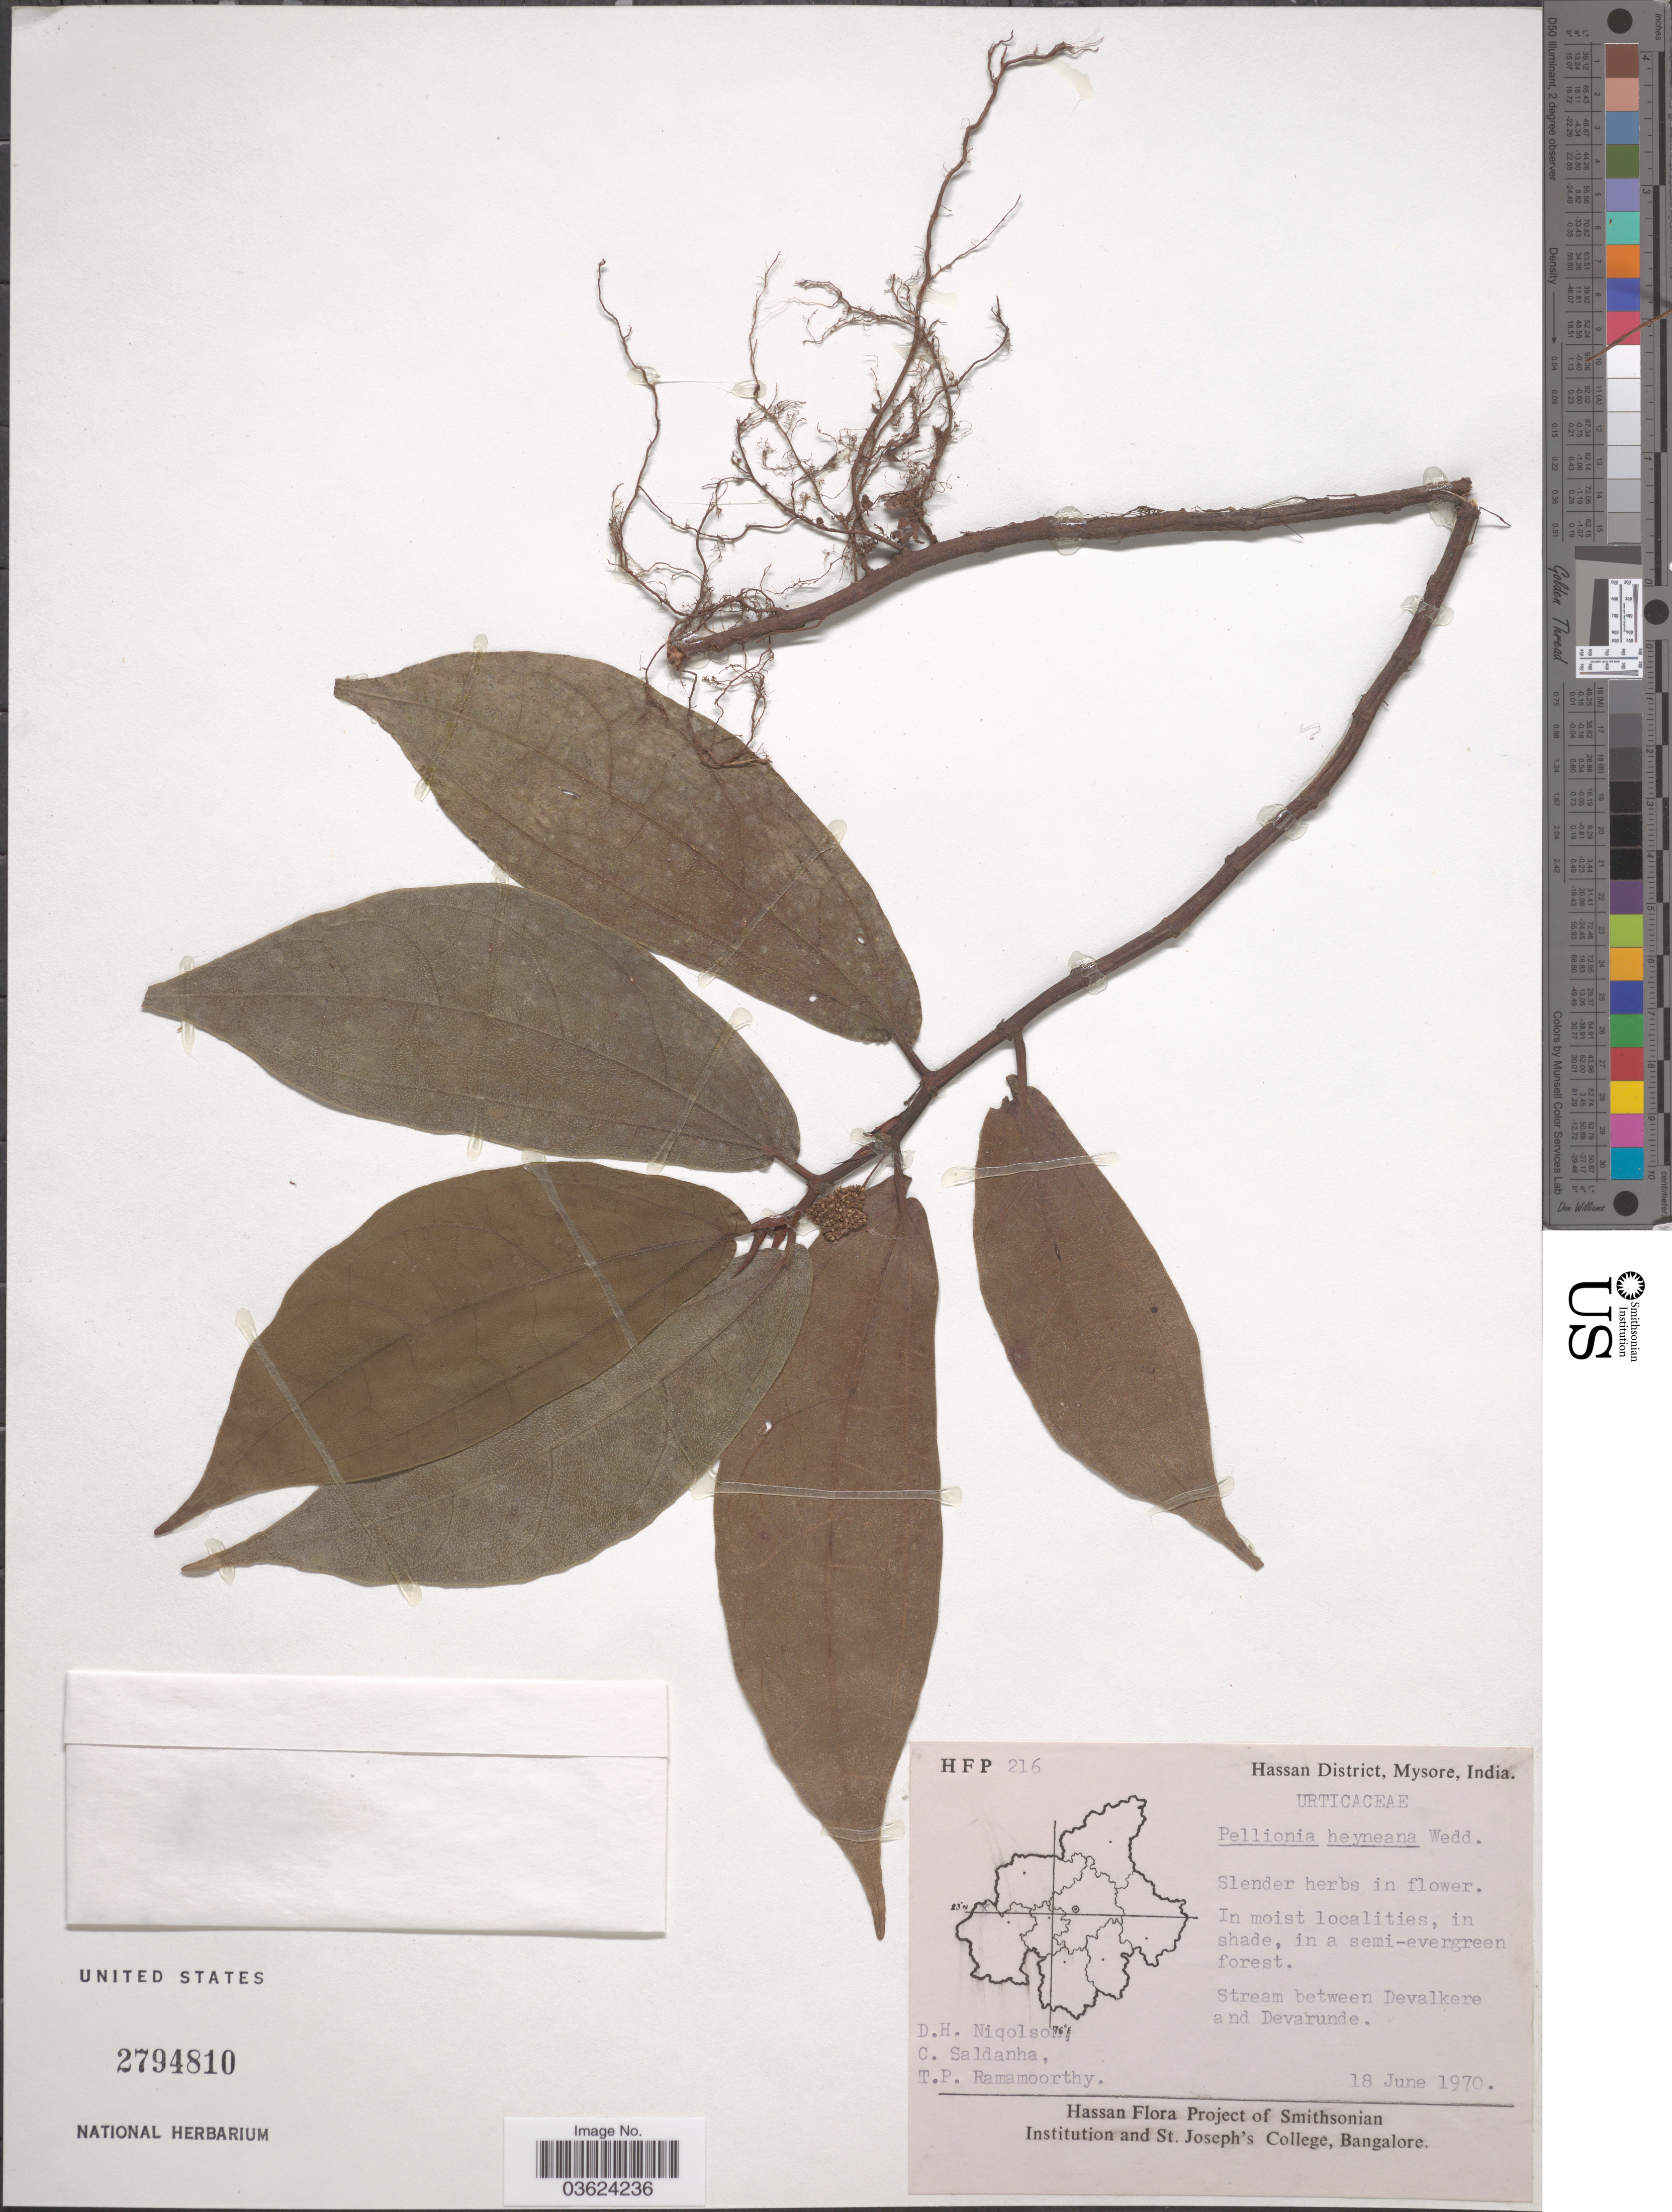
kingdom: Plantae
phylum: Tracheophyta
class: Magnoliopsida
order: Rosales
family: Urticaceae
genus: Pellionia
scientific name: Pellionia heyneana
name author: Wedd.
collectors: D. H. Nicolson, C. Saldanha & T. P. Ramamoorthy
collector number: HFP216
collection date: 1970-06-18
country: India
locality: Hassan District, Mysore. Stream between Devalkere and Devarunde.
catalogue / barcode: US 2794810